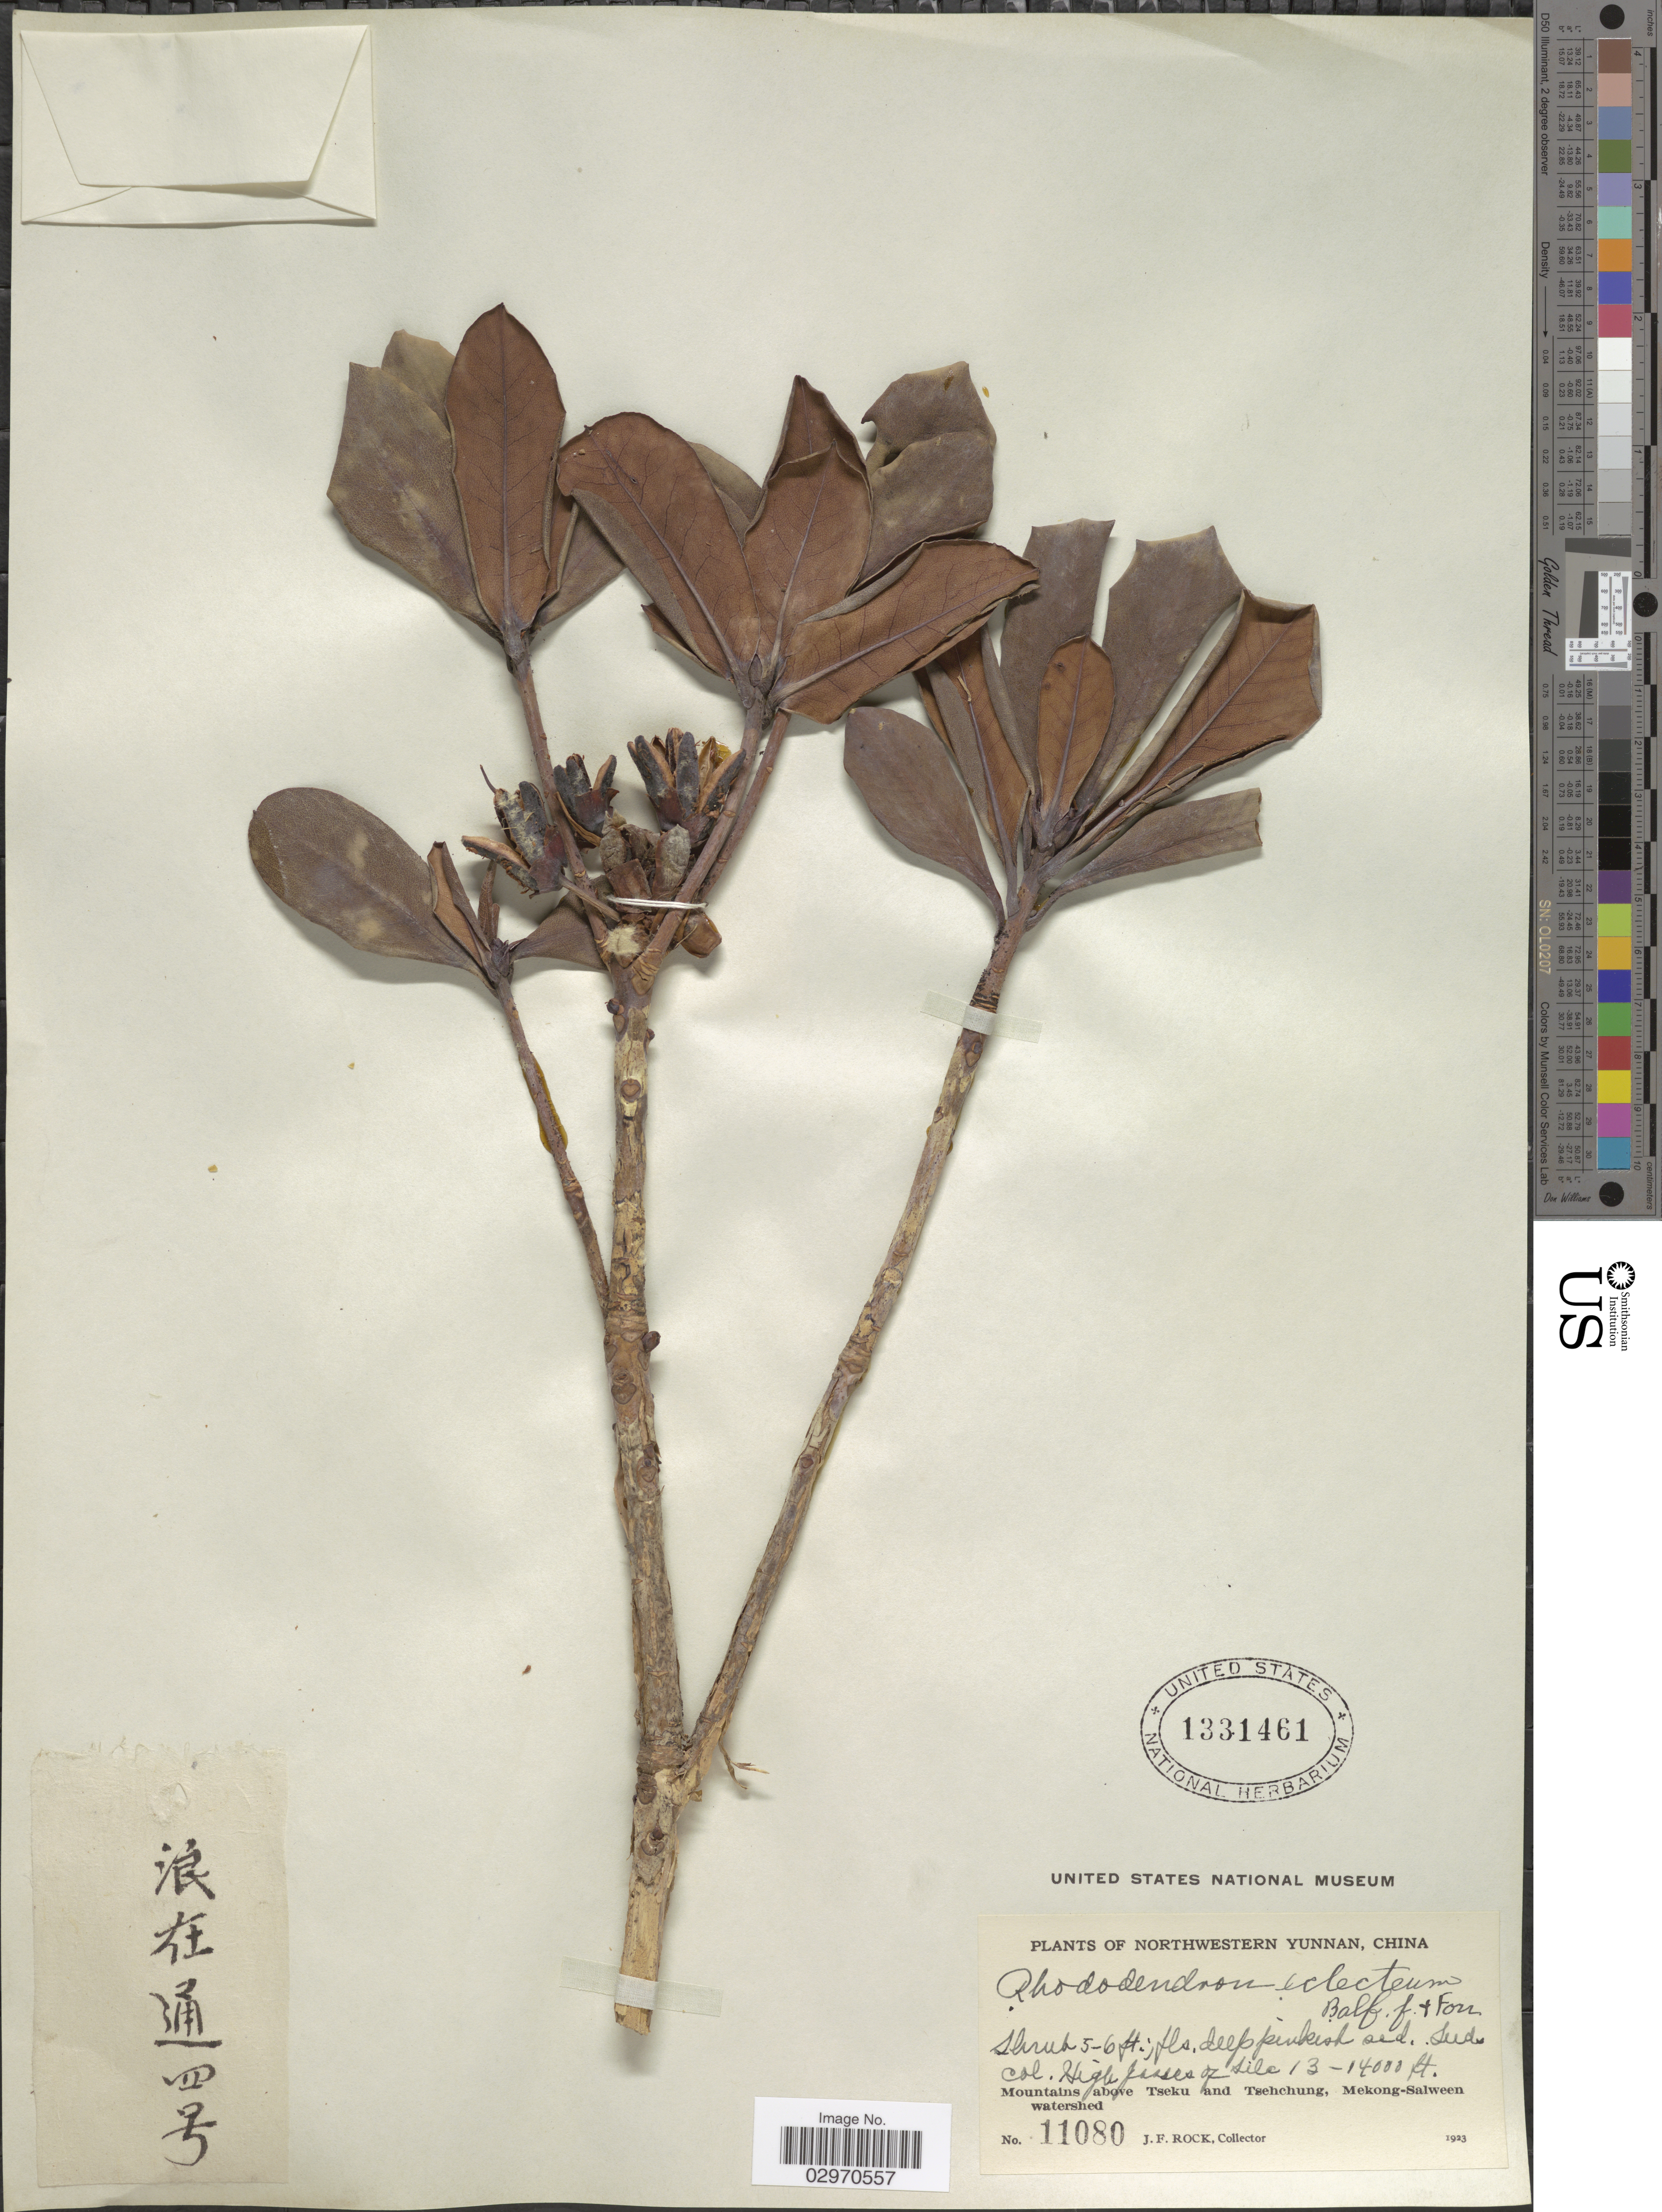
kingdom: Plantae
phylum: Tracheophyta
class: Magnoliopsida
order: Ericales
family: Ericaceae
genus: Rhododendron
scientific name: Rhododendron eclecteum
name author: Balf. f. & Forrest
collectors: J. Rock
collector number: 11080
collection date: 1923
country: China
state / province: Yunnan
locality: Northwestern Yunnan. High passes of Sila. Mountains above Tseku and Tsehchung, Mekong-Salween watershed.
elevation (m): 3962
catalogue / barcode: US 1331461